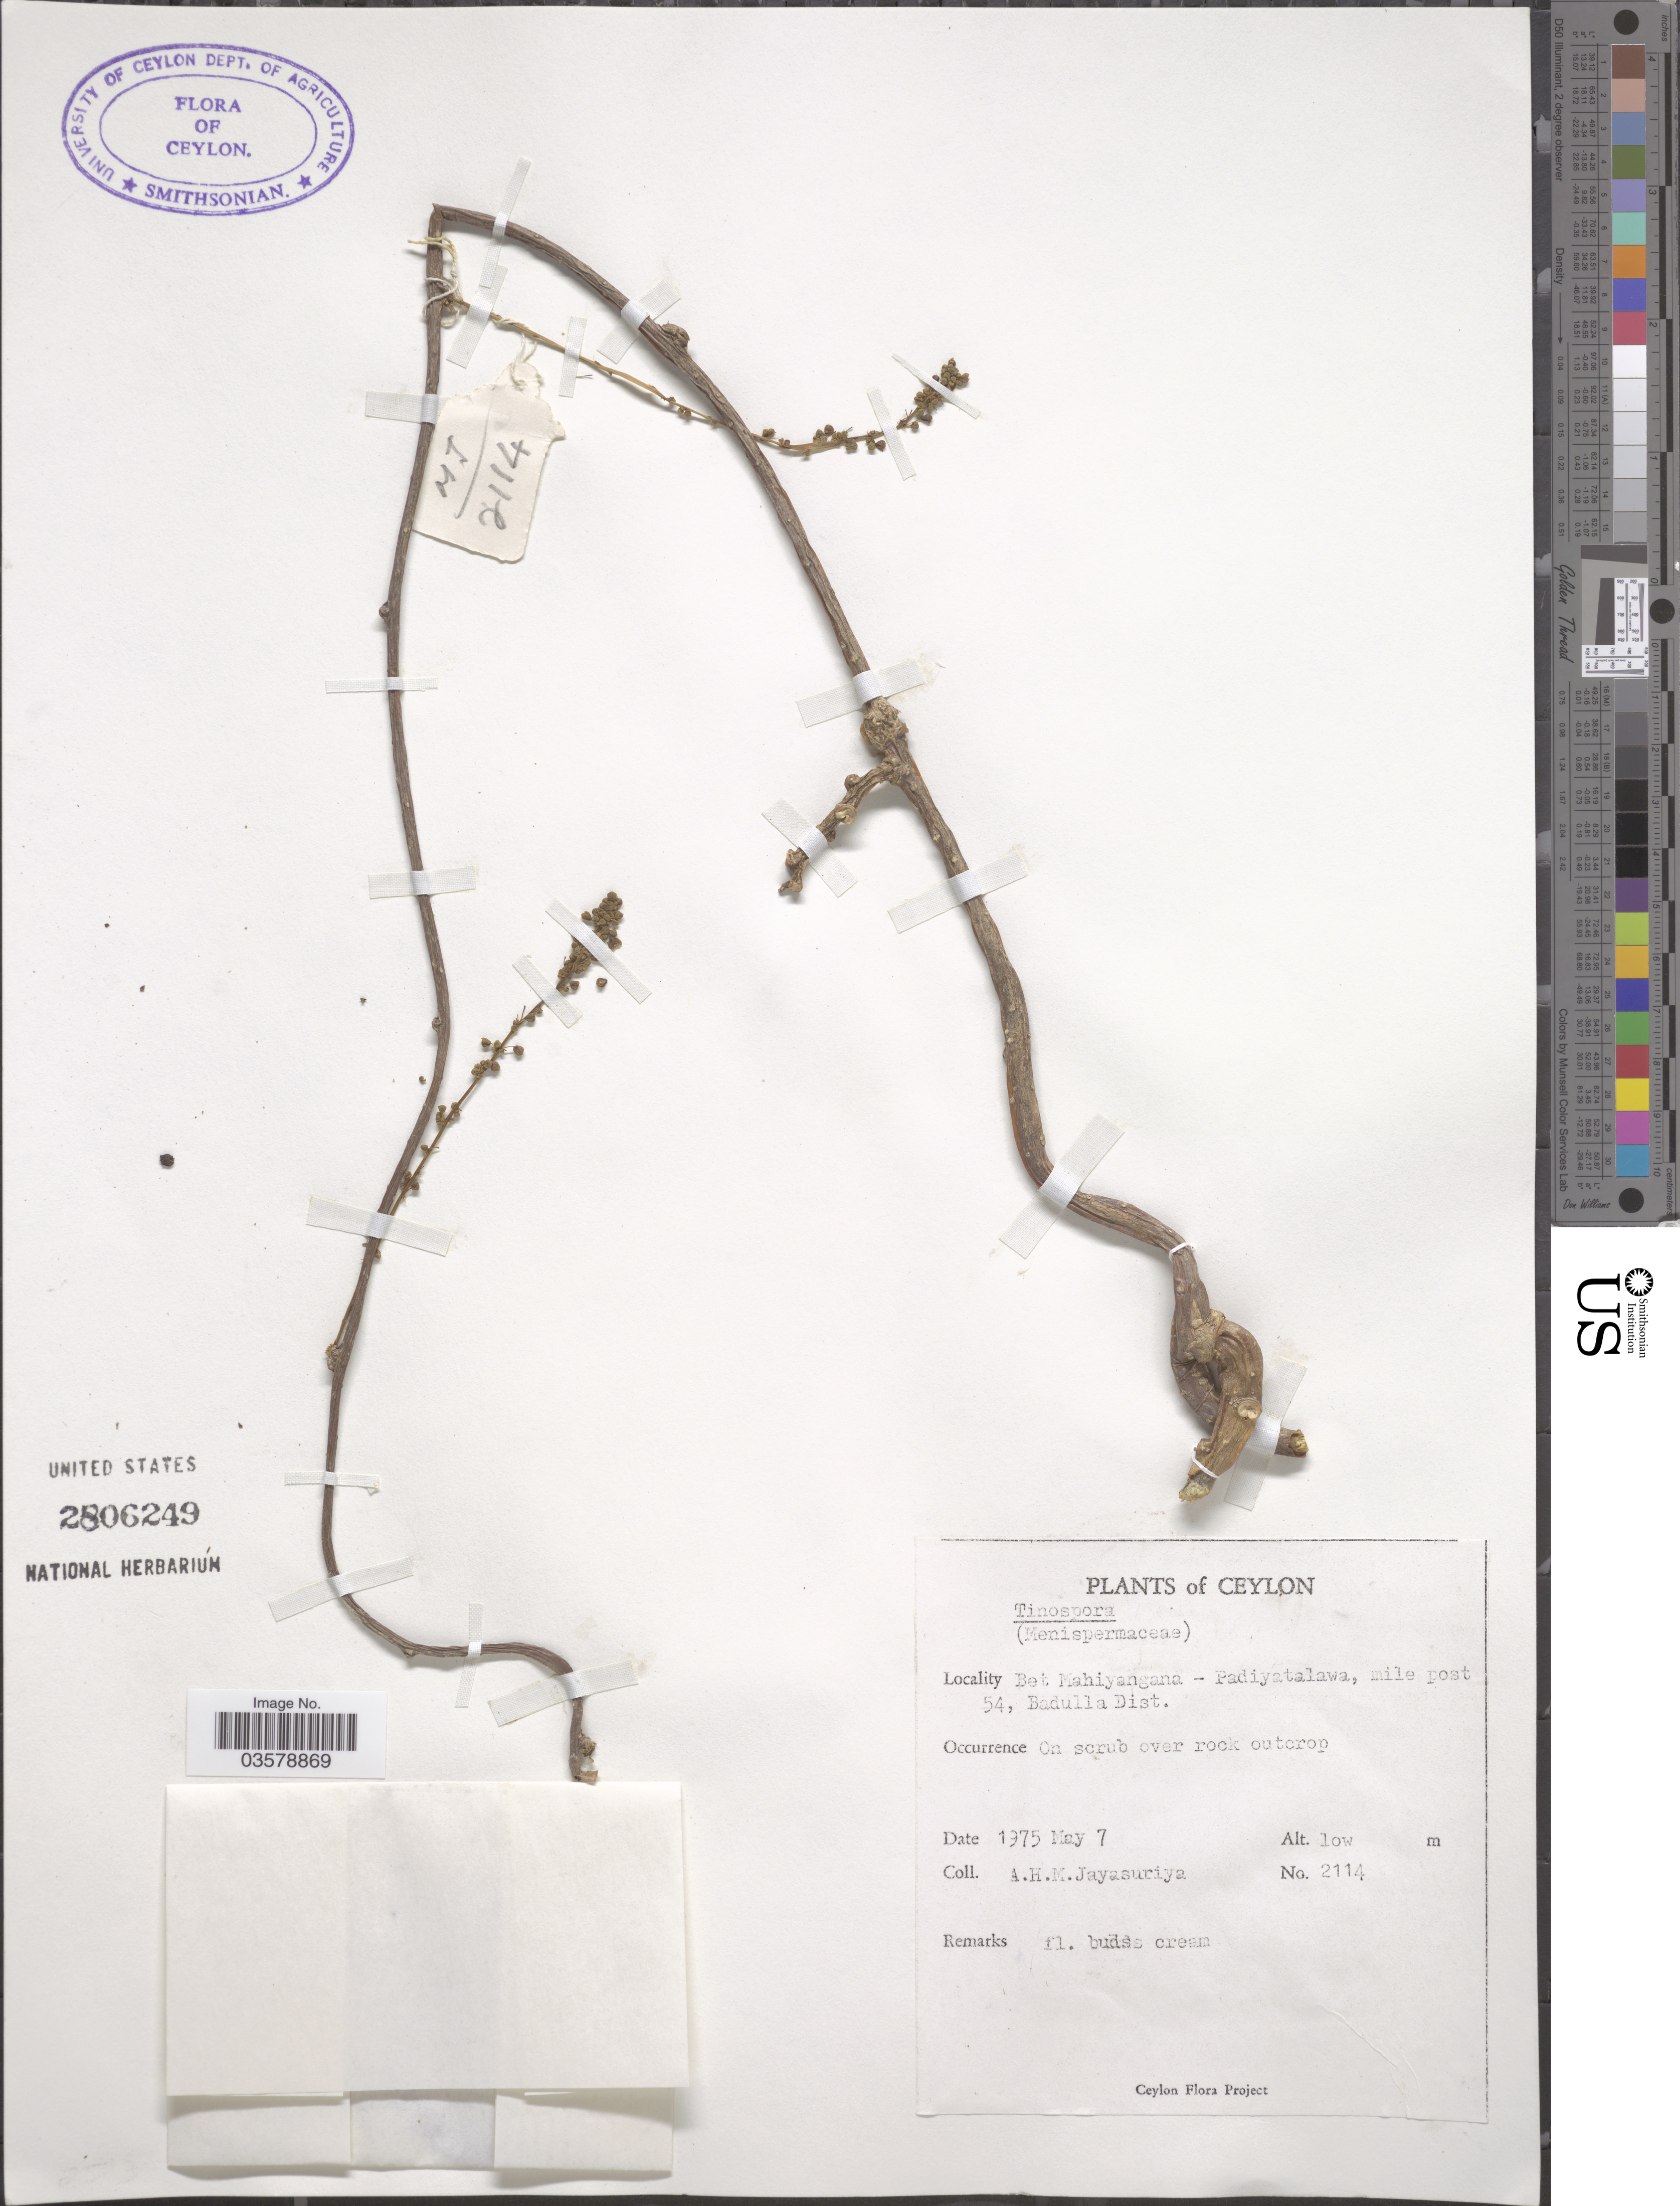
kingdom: Plantae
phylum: Tracheophyta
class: Magnoliopsida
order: Ranunculales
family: Menispermaceae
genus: Tinospora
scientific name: Tinospora sp.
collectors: A. H. Jayasuriya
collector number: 2114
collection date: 1975-05-07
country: Sri Lanka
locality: Ceylon. Bet Mahiyangana - Padiyatalawa, mile post 54, Badulla Dist.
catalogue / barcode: US 2806249